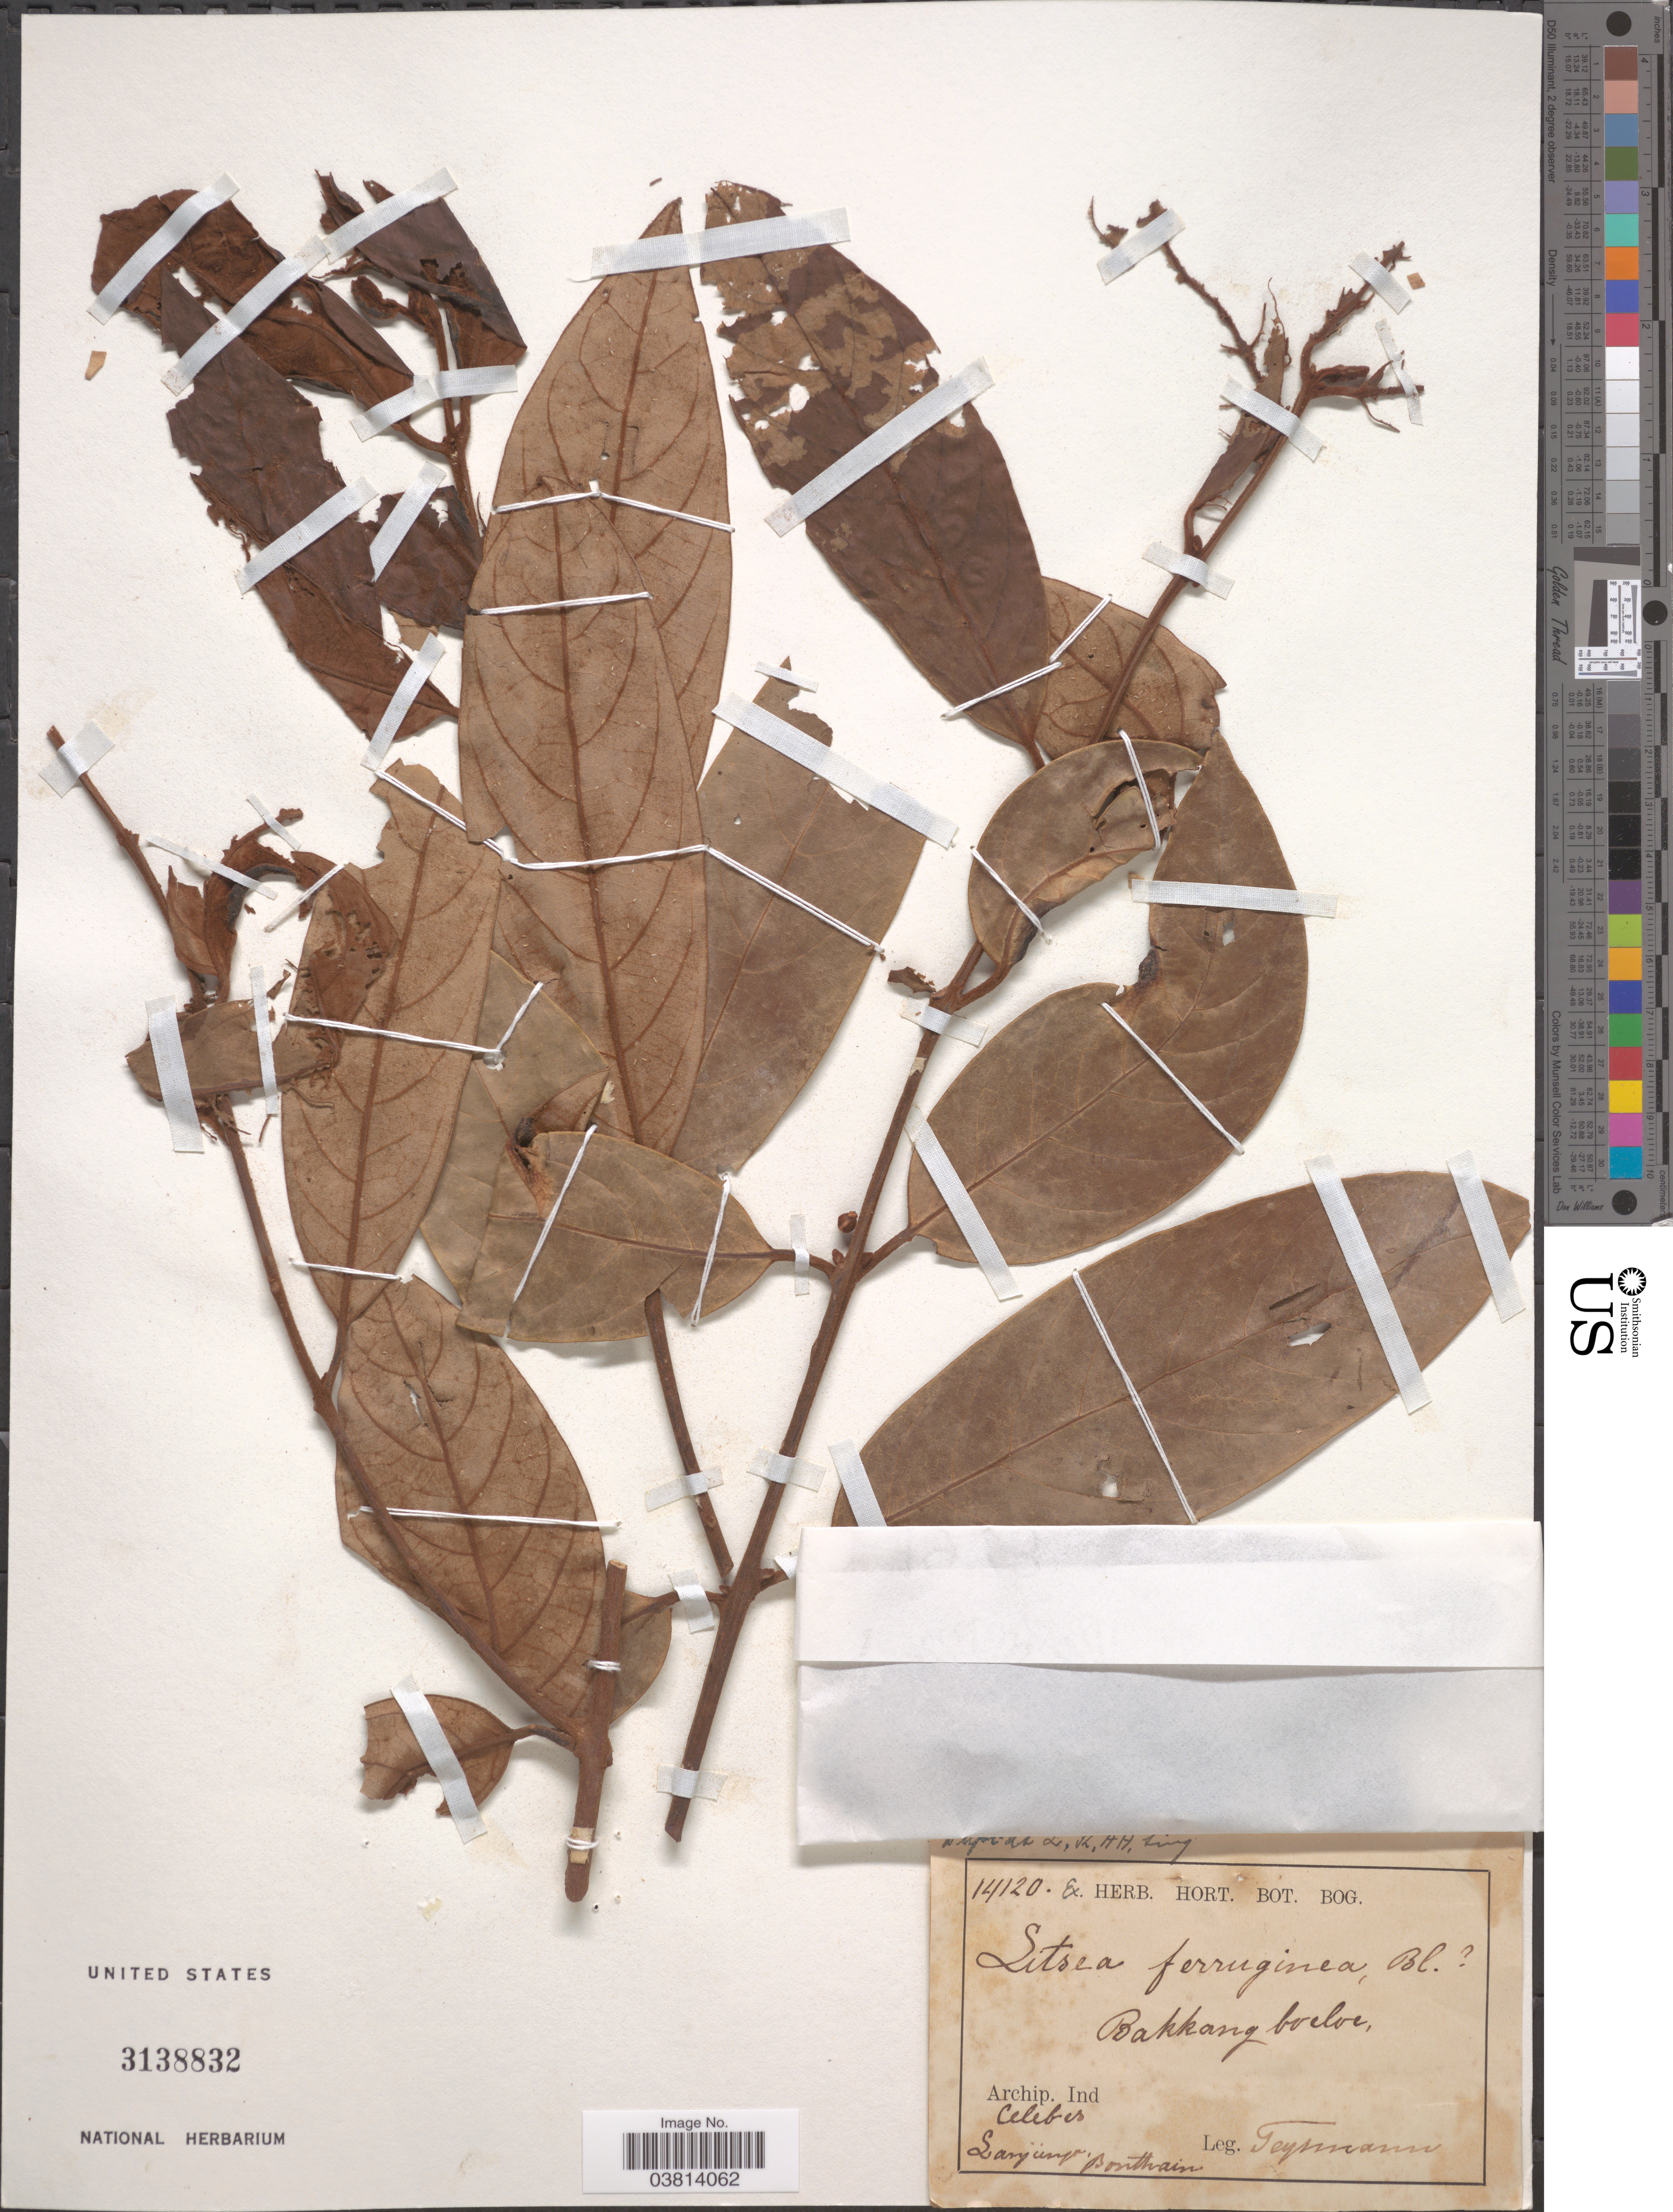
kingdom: Plantae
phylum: Tracheophyta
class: Magnoliopsida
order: Laurales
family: Lauraceae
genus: Litsea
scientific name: Litsea ferruginea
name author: Blume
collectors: Teysmann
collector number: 14120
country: Indonesia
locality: Archip. Ind. Celebes. Lanjumur, Bonthain.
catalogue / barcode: US 3138832